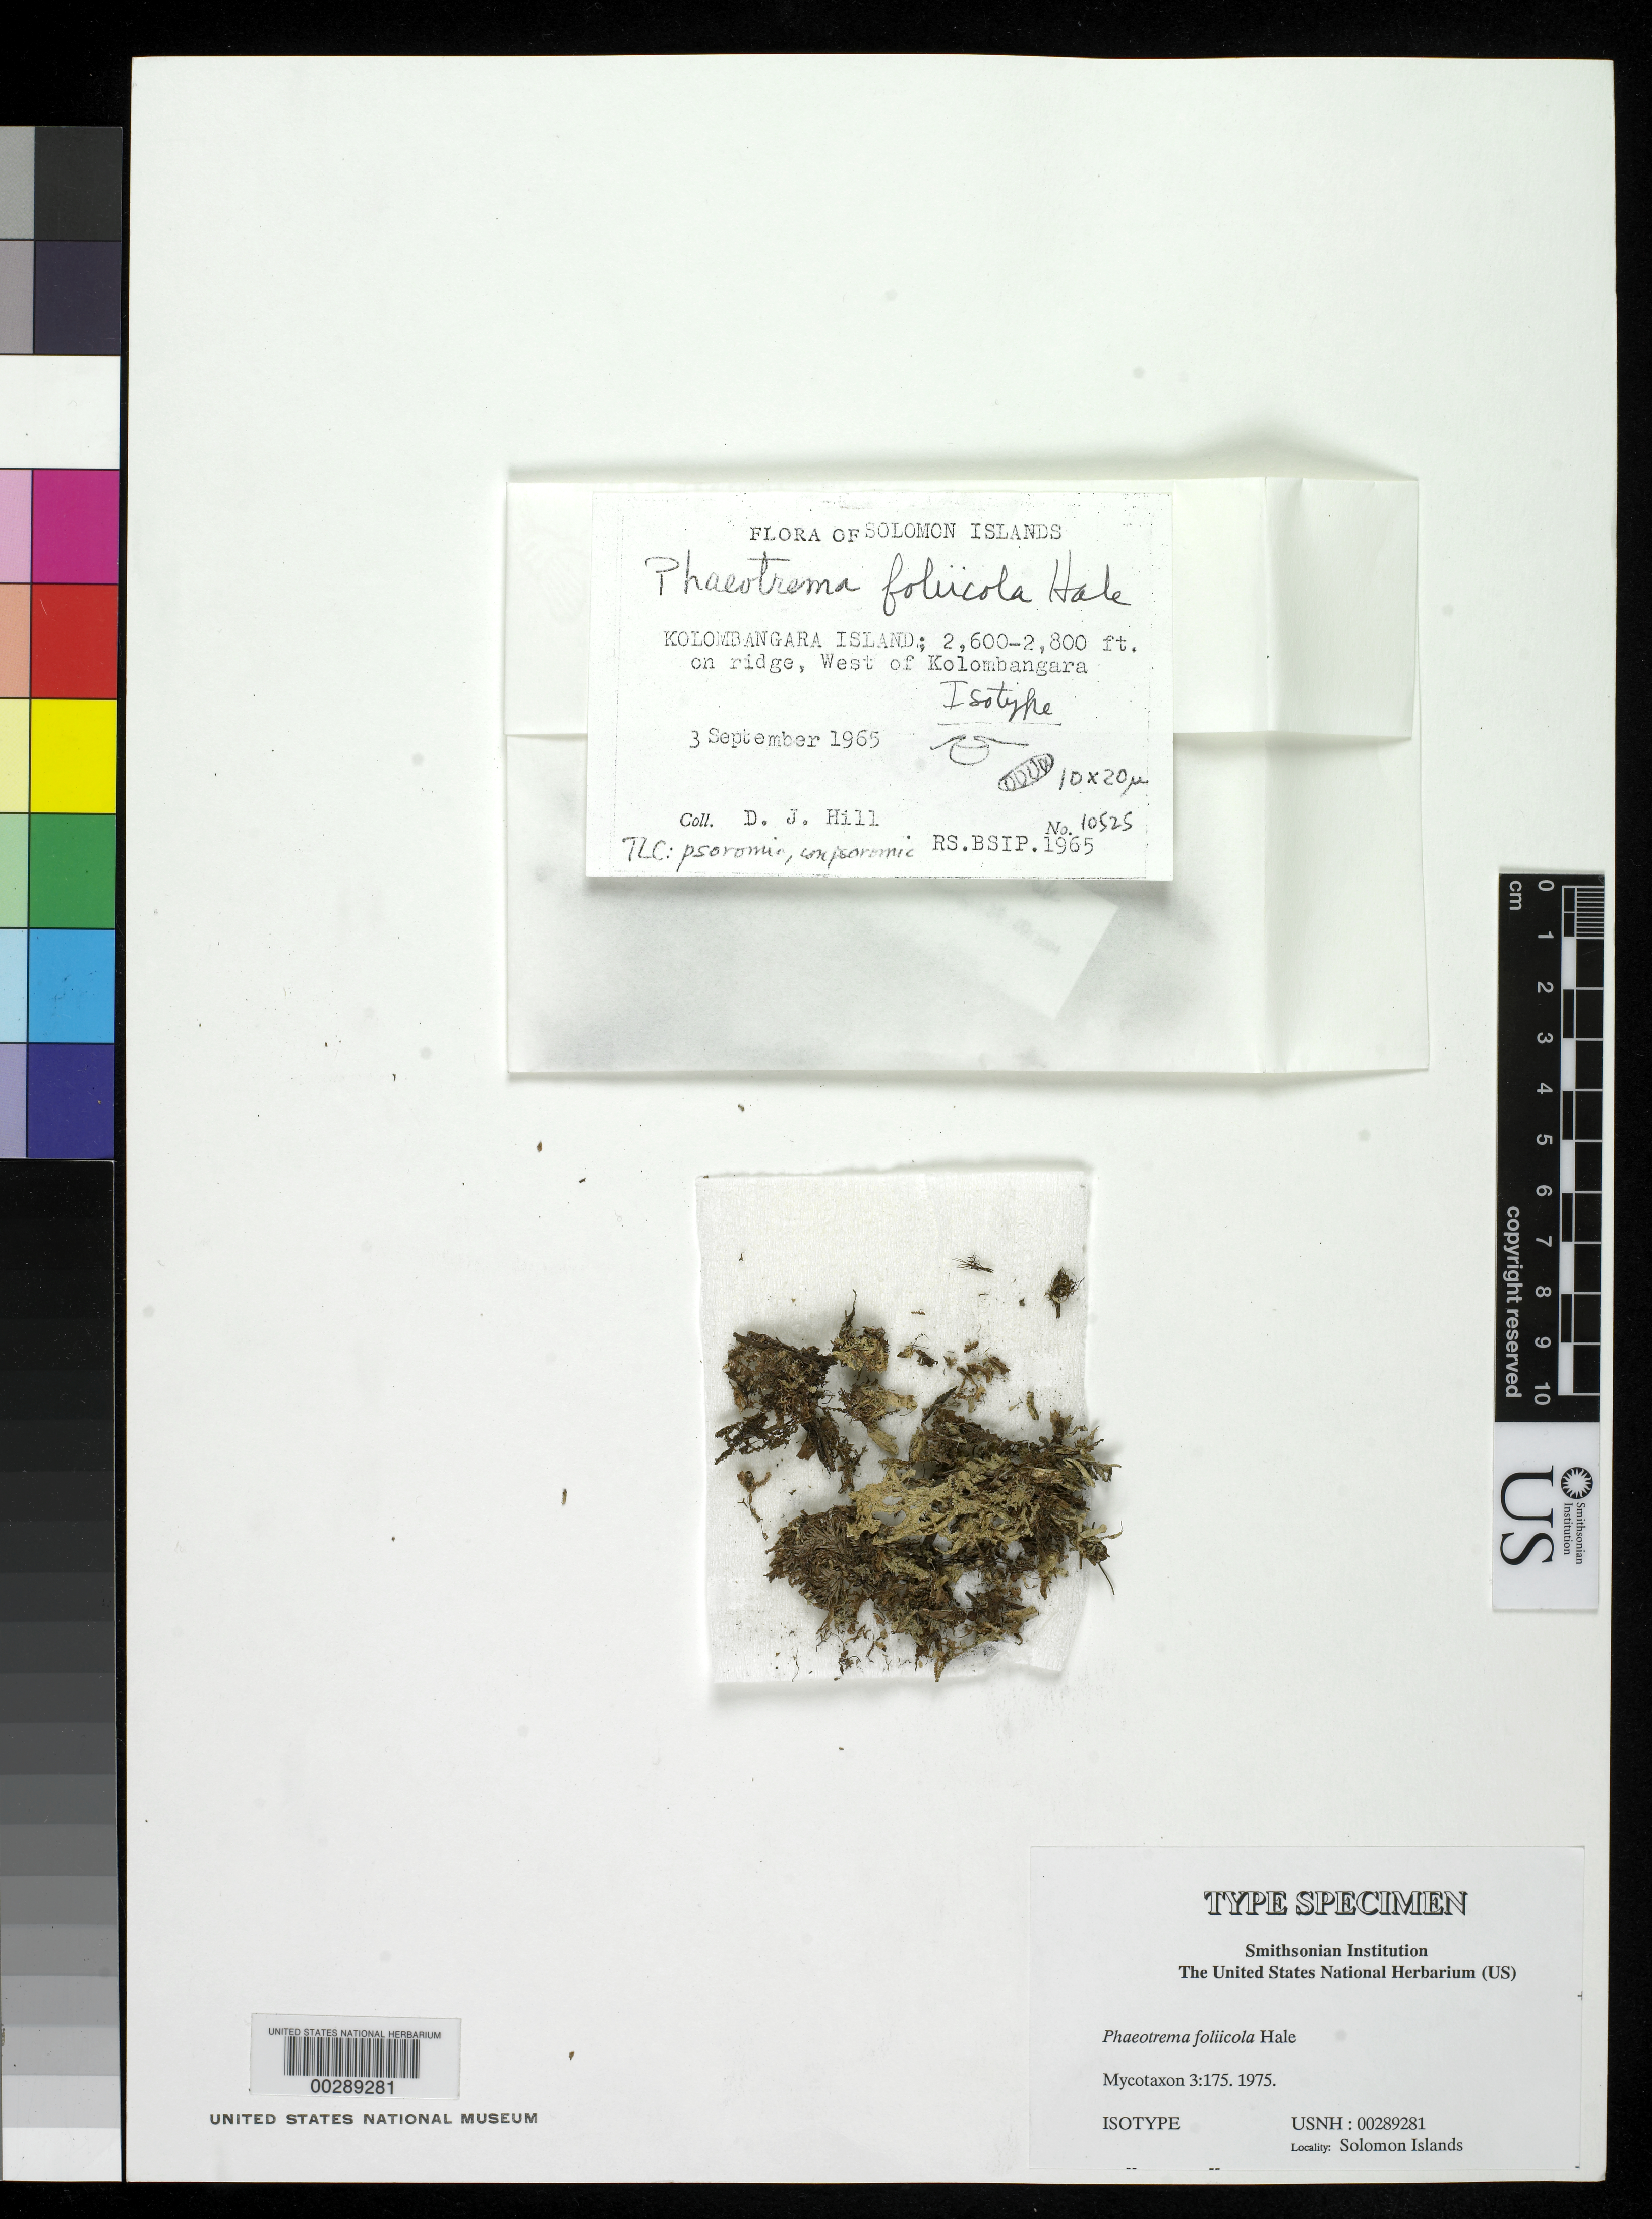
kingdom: Fungi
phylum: Ascomycota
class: Lecanoromycetes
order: Ostropales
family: Graphidaceae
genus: Phaeotrema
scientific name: Phaeotrema foliicola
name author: Hale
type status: Isotype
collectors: D. J. Hill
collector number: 10525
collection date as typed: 03 Sep 1965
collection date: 1965-09-03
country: Solomon Islands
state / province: Western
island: Kolombangara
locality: W of Kolombangara Ridge.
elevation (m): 2600